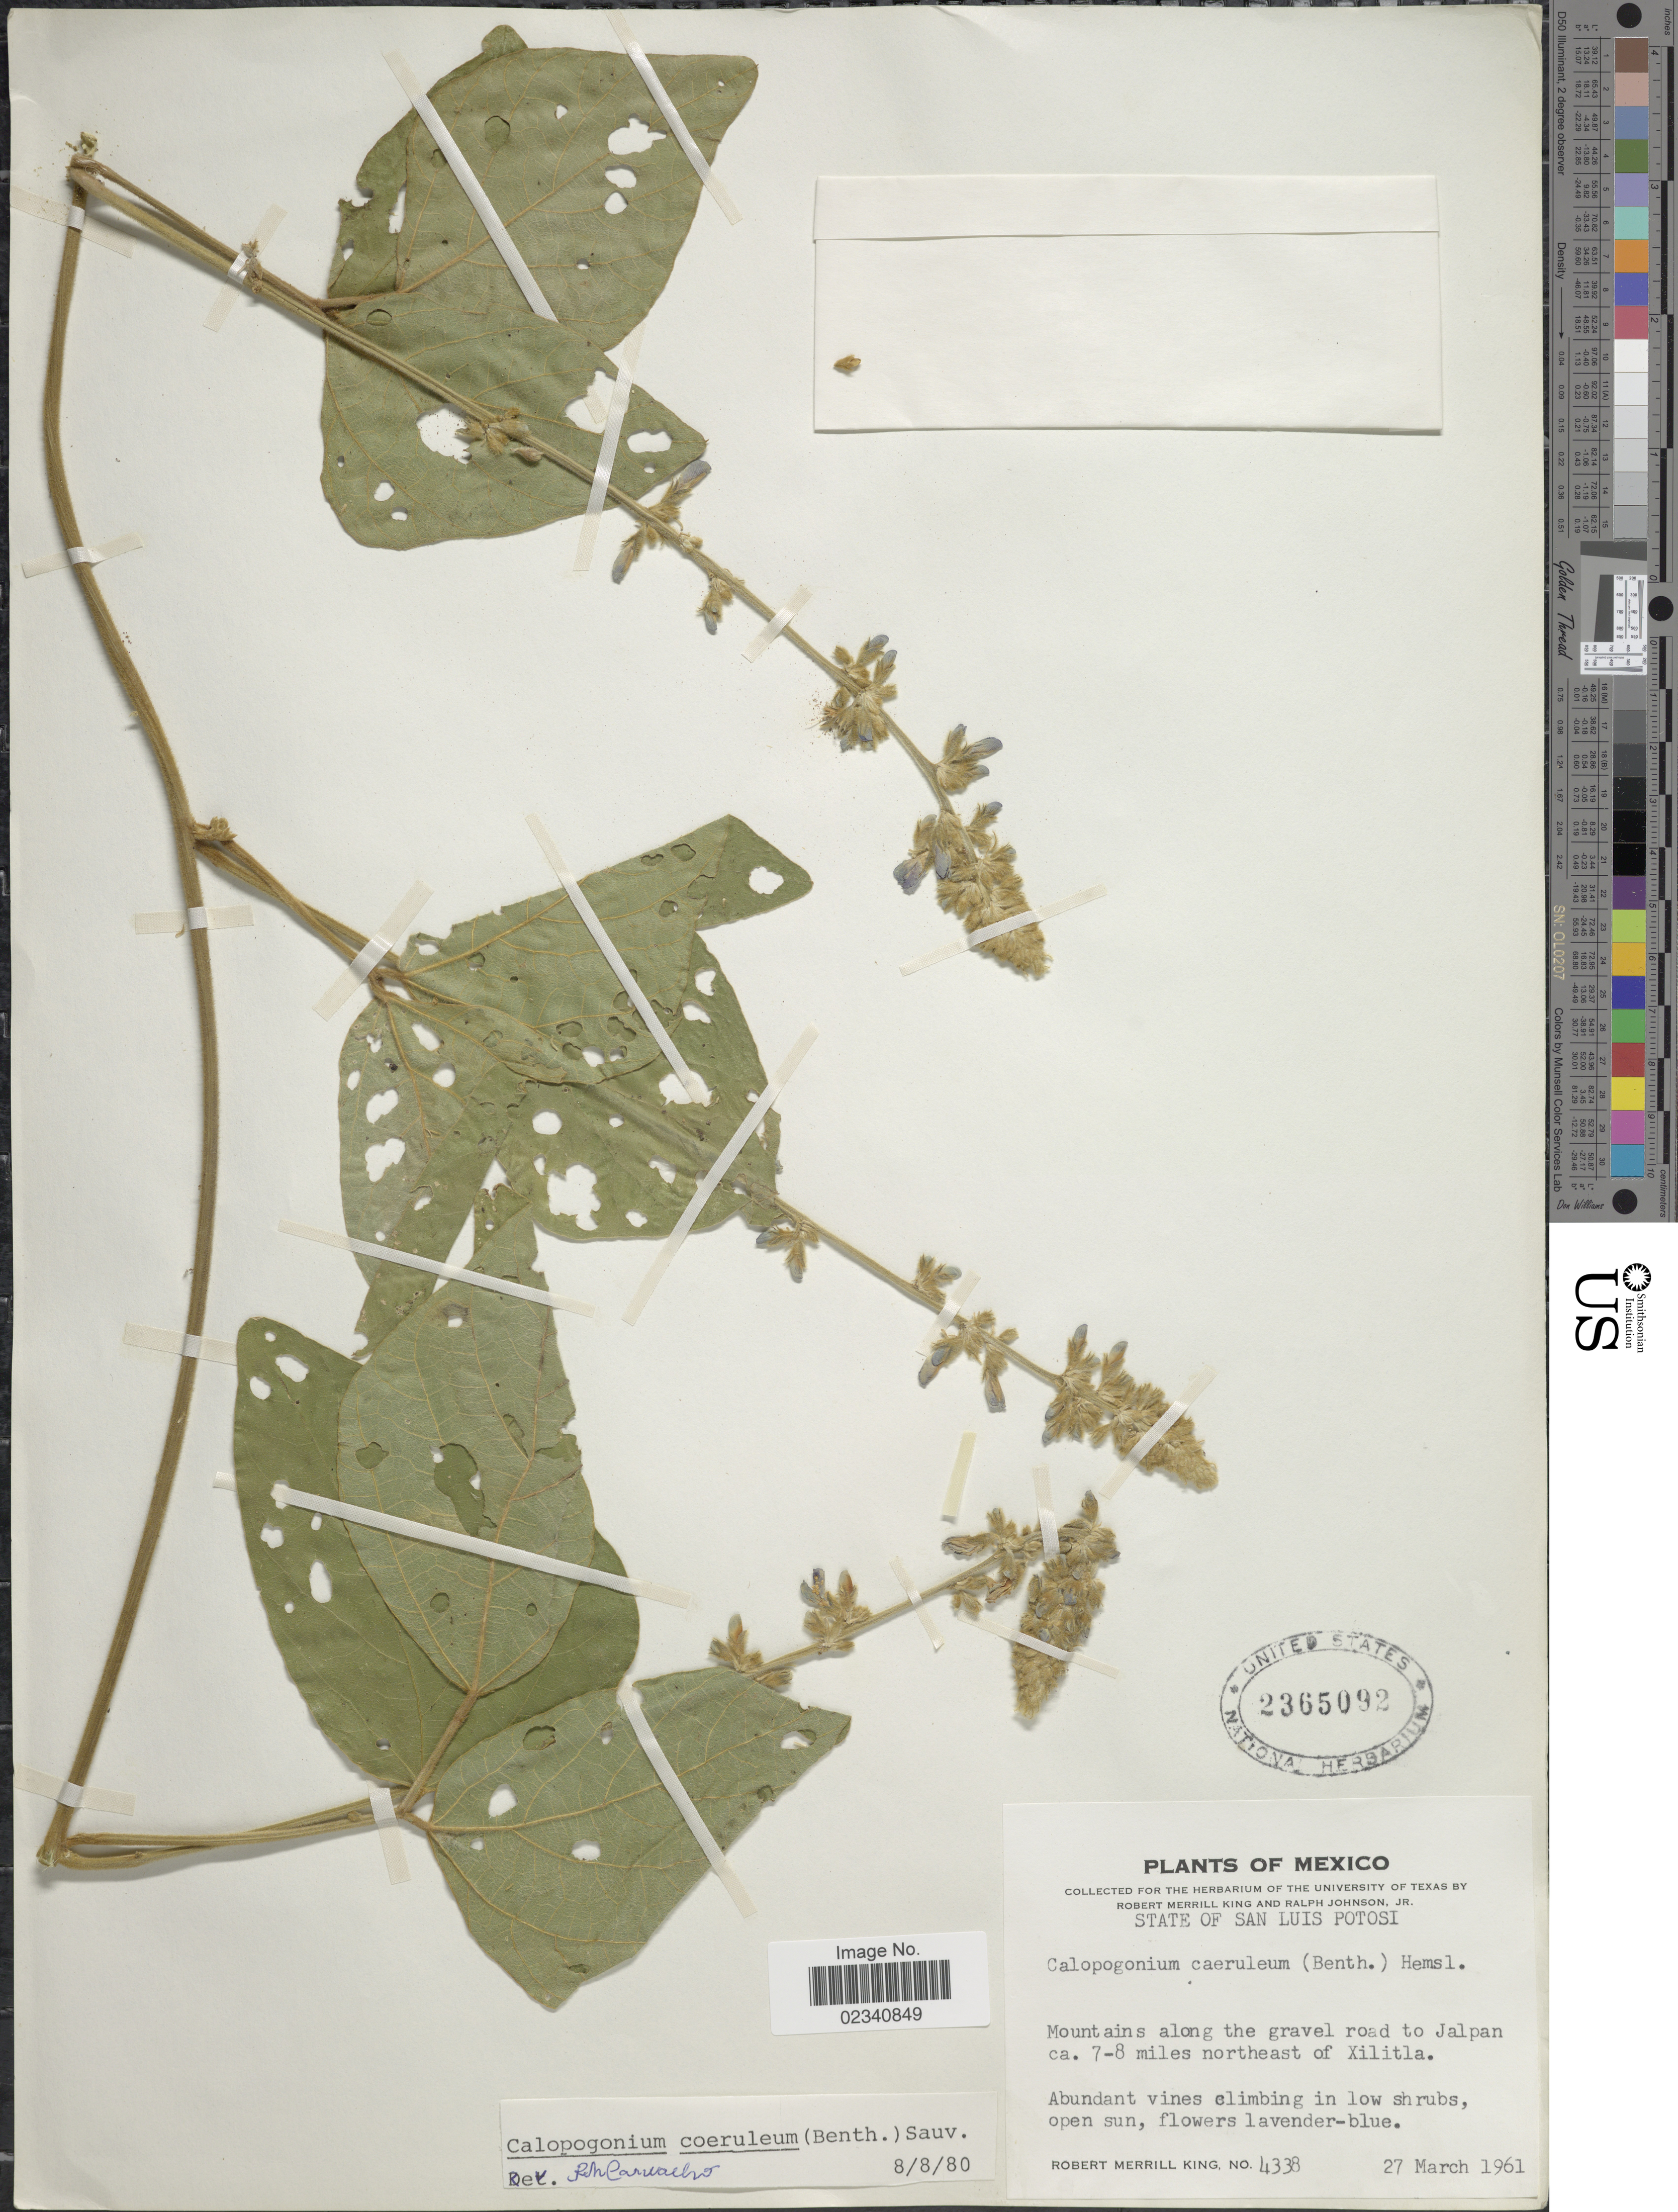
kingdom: Plantae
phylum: Tracheophyta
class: Magnoliopsida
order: Fabales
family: Fabaceae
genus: Calopogonium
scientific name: Calopogonium caeruleum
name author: (Benth.) C. Wright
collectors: R. M. King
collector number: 4338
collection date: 1961-03-27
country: Mexico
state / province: San Luis Potosí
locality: State of San Luis Potosi. Mountains along the gravel road to Jalpan ca. 7-8 miles northeast of Xilitla.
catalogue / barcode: US 2365092